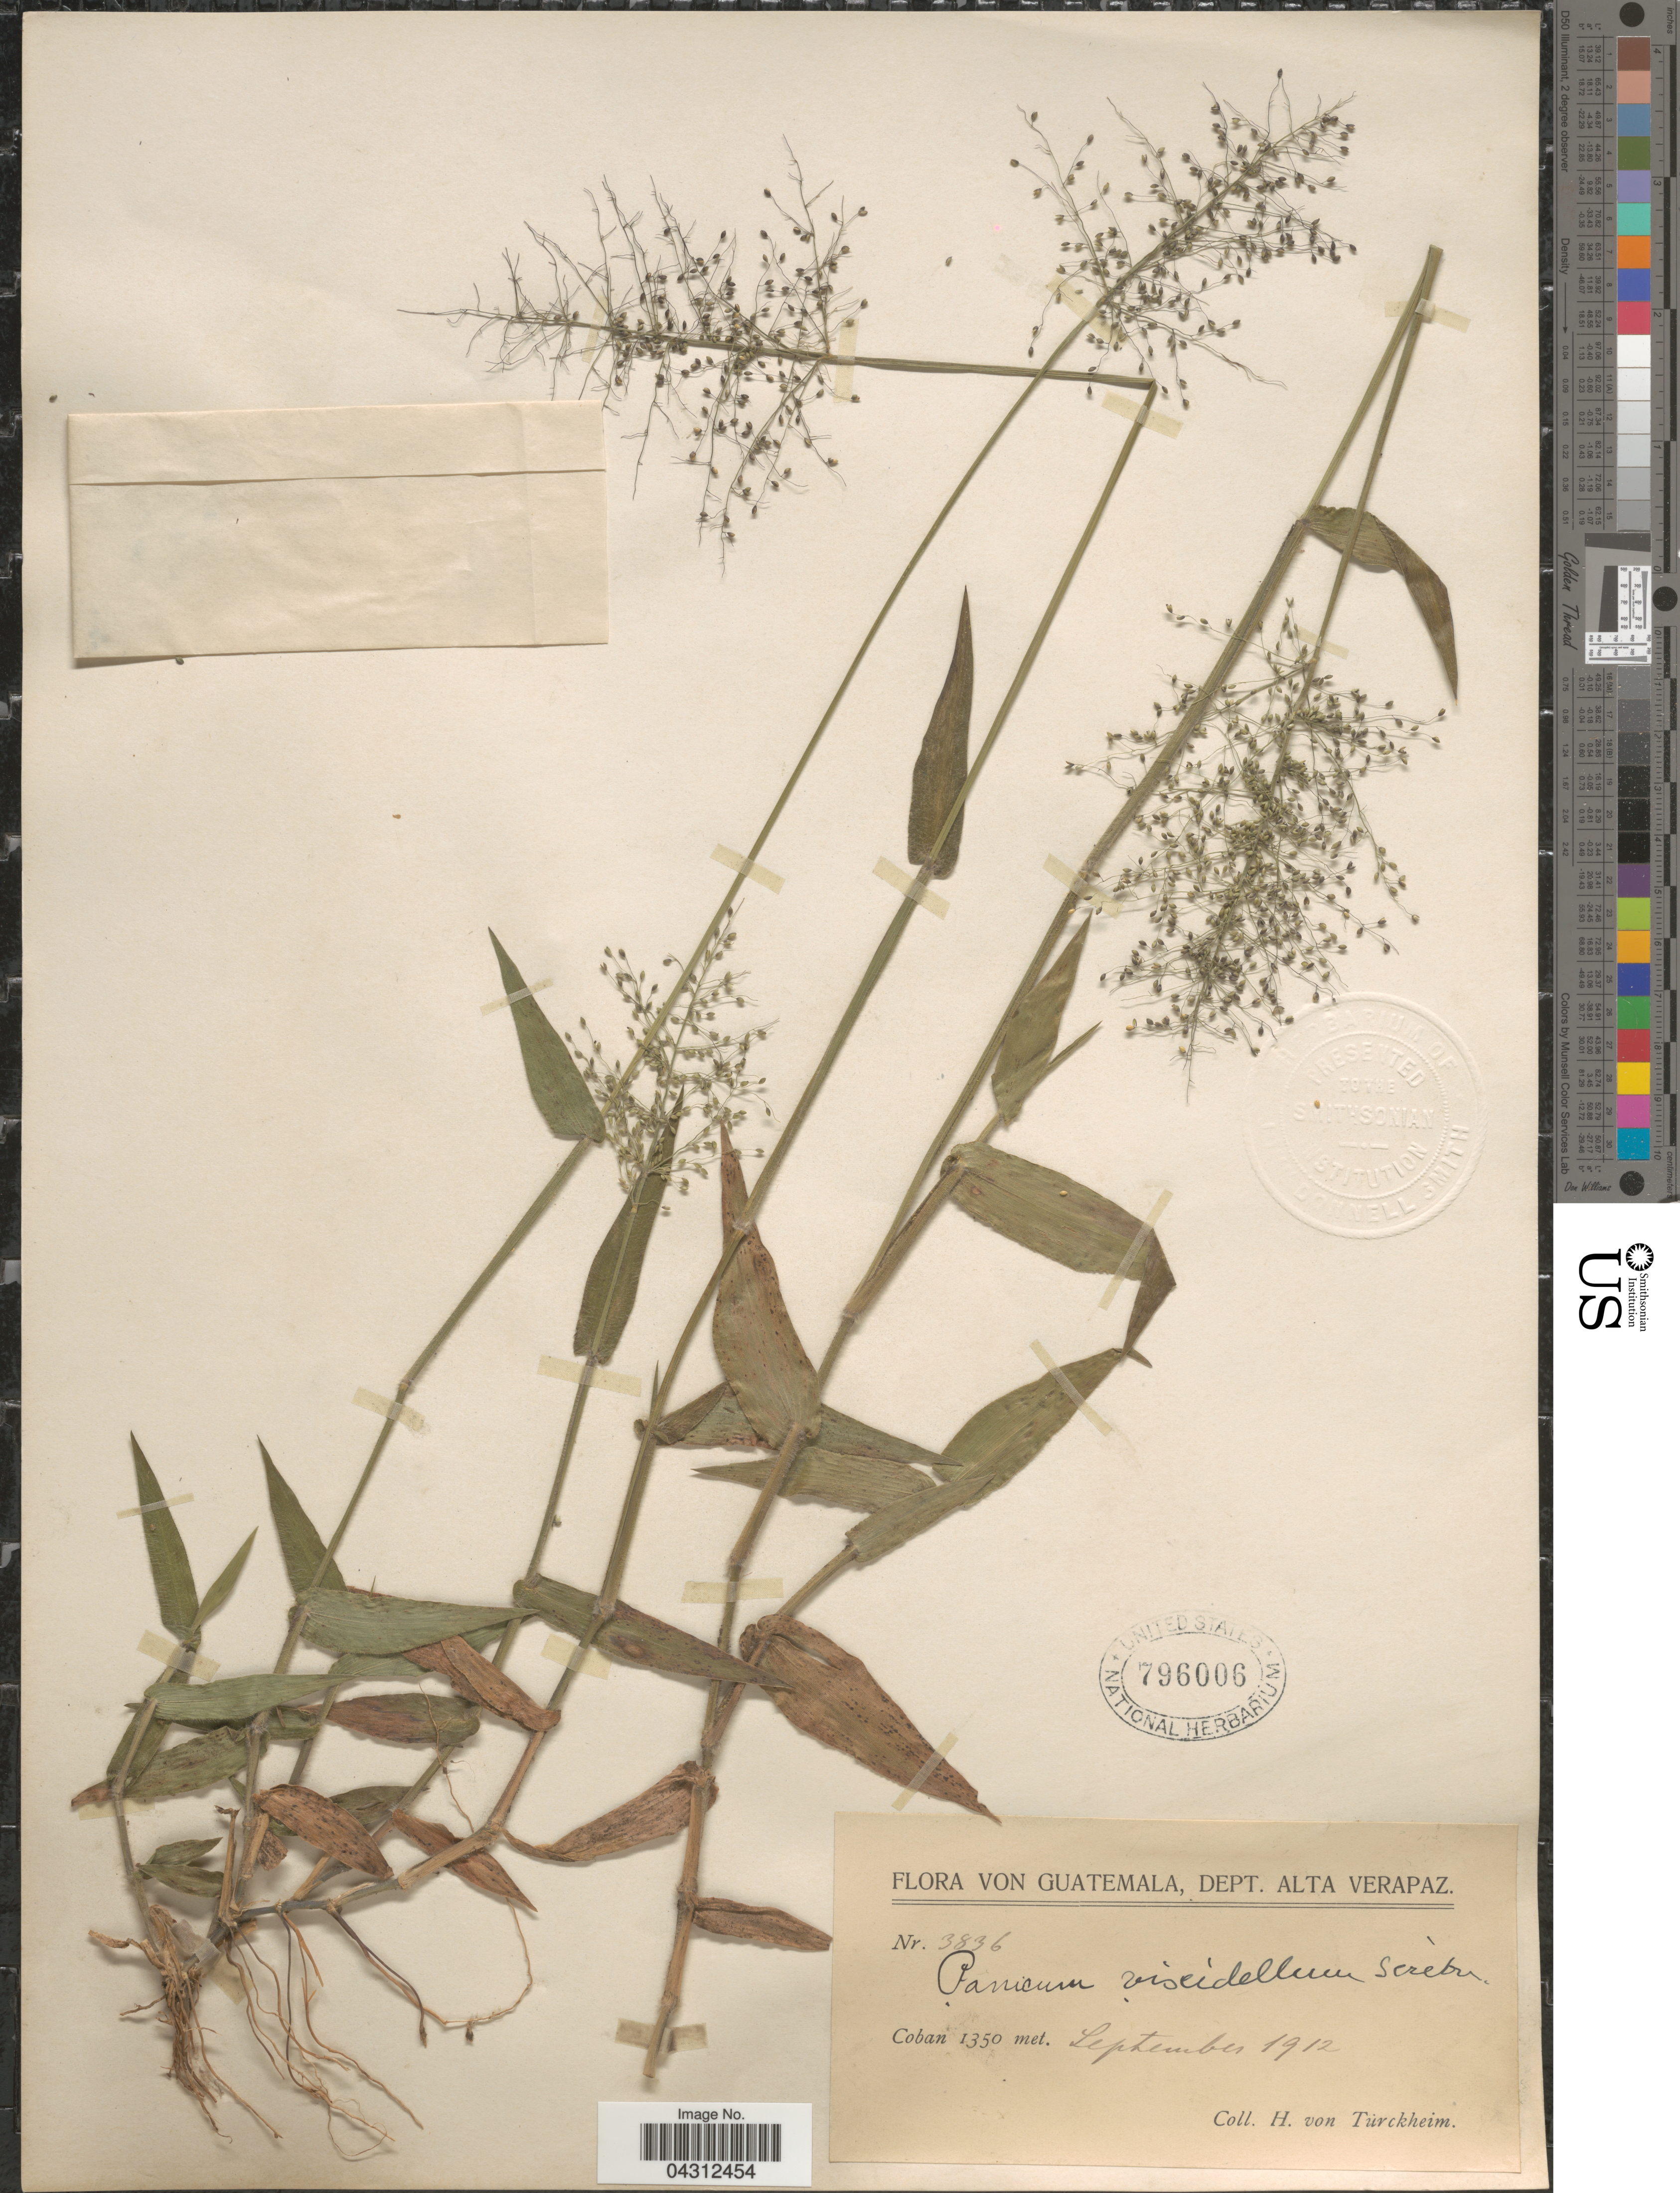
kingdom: Plantae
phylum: Tracheophyta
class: Liliopsida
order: Poales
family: Poaceae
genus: Dichanthelium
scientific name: Dichanthelium viscidellum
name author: (Scribn.) Gould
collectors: H. von Türckheim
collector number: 3836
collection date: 1912-09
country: Guatemala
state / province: Alta Verapaz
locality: Dept. Alta Verapaz. Coban.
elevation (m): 1350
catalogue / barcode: US 796006